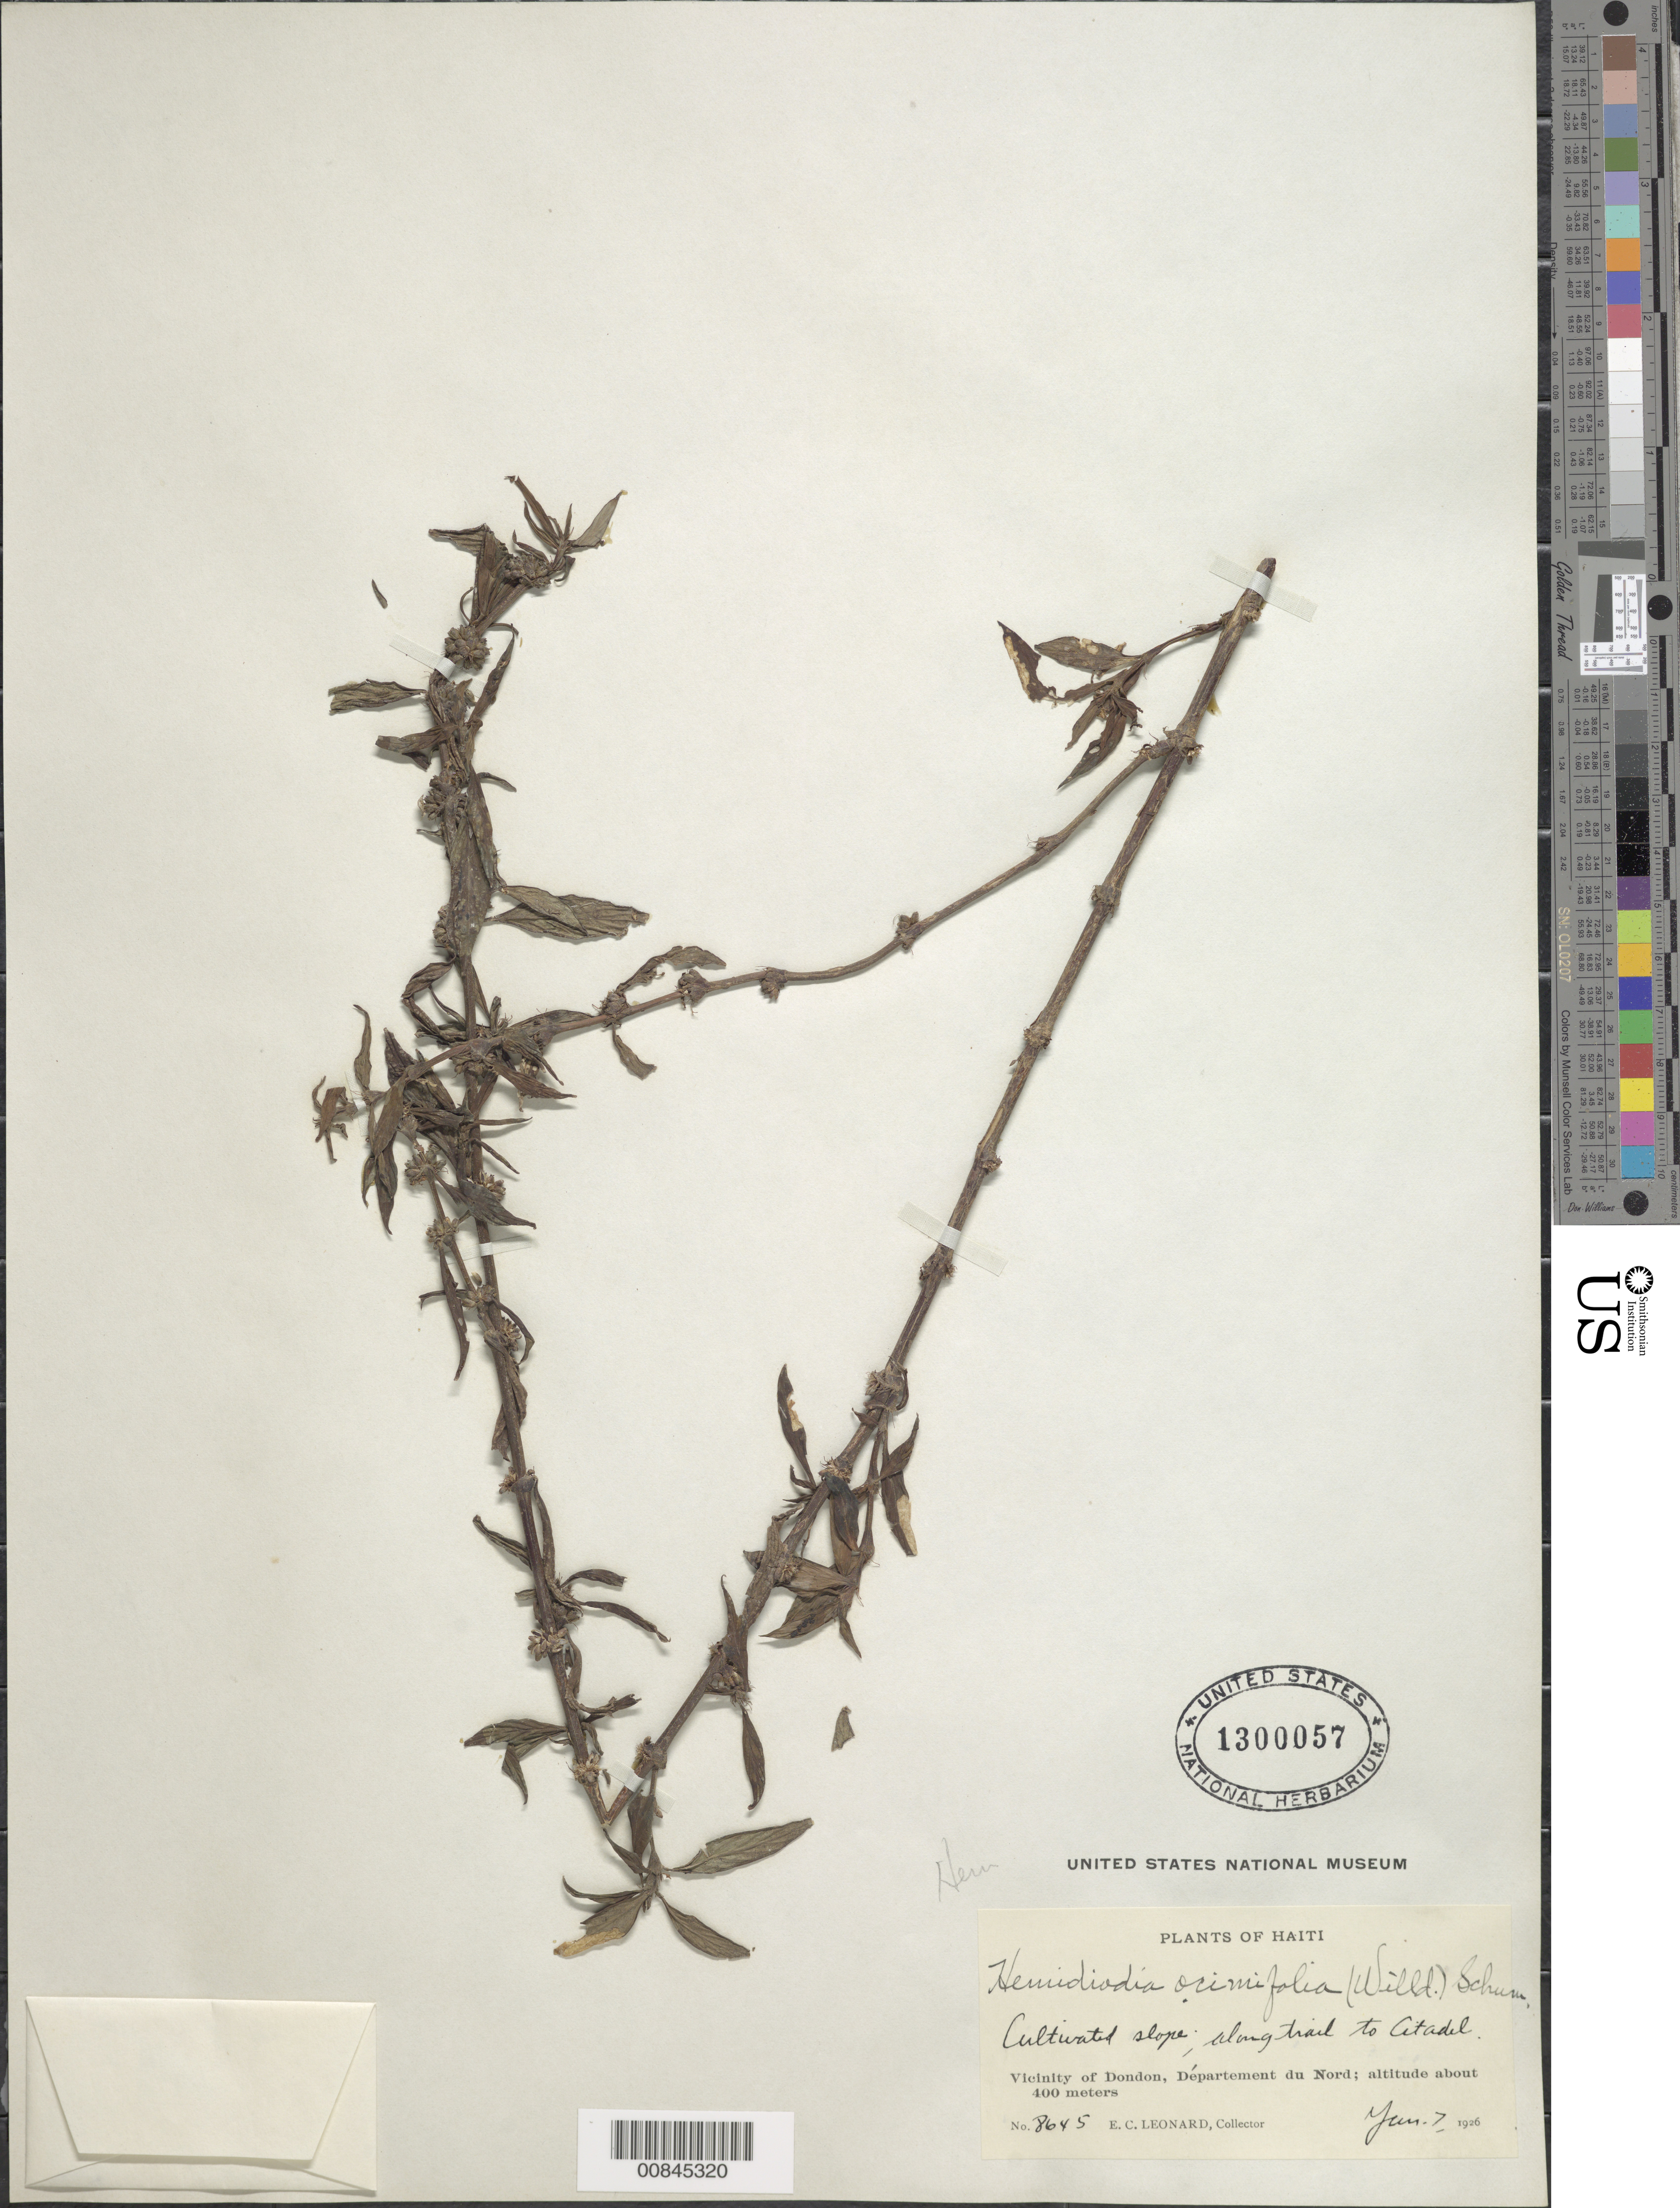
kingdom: Plantae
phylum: Tracheophyta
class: Magnoliopsida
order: Gentianales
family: Rubiaceae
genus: Spermacoce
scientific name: Spermacoce ocymifolia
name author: Willd. ex Roem. & Schult.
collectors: E. C. Leonard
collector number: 8645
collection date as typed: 07 Jan 1926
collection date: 1926-01-07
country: Haiti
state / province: Nord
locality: Vicinity of Dondon. Along trail to Citadel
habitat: Cultivated slope, along trail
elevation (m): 400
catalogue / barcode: US 1300057